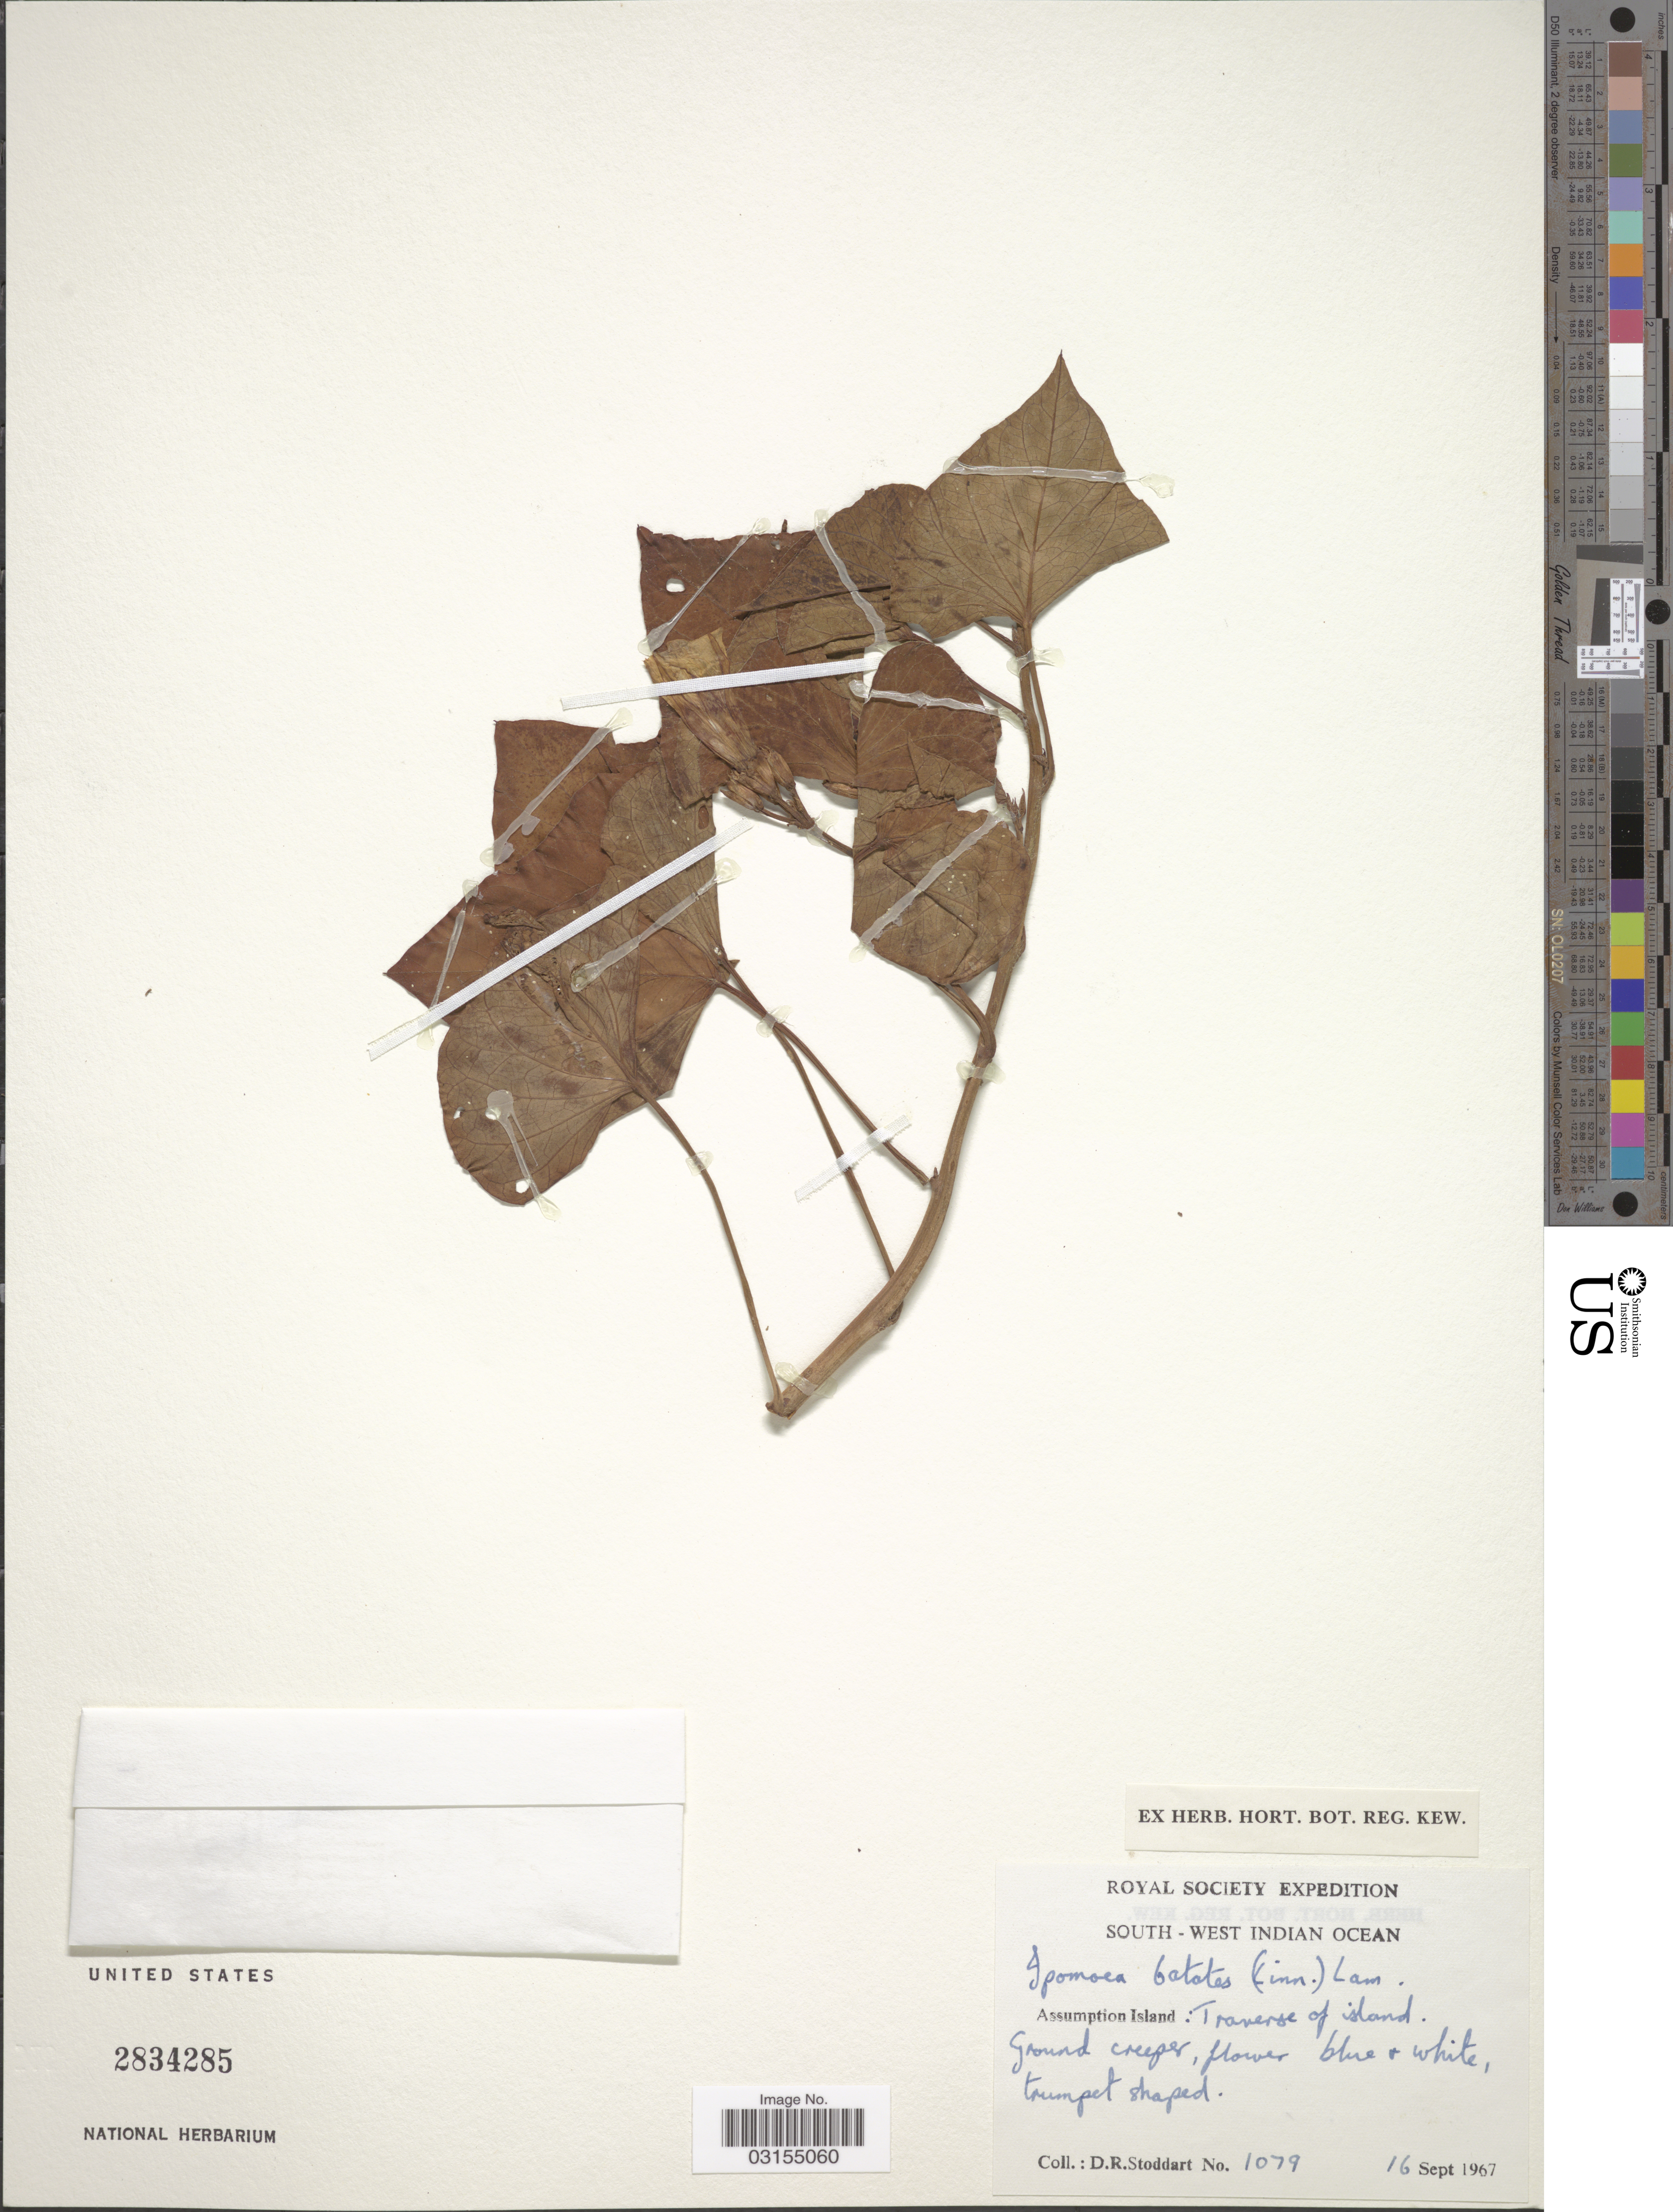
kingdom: Plantae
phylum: Tracheophyta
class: Magnoliopsida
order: Solanales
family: Convolvulaceae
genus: Ipomoea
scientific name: Ipomoea batatas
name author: (L.) Lam.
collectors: D. R. Stoddart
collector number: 1079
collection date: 1967-09-16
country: Seychelles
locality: South-West Indian Ocean. Assumption Island: Traverse of island.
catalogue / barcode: US 2834285